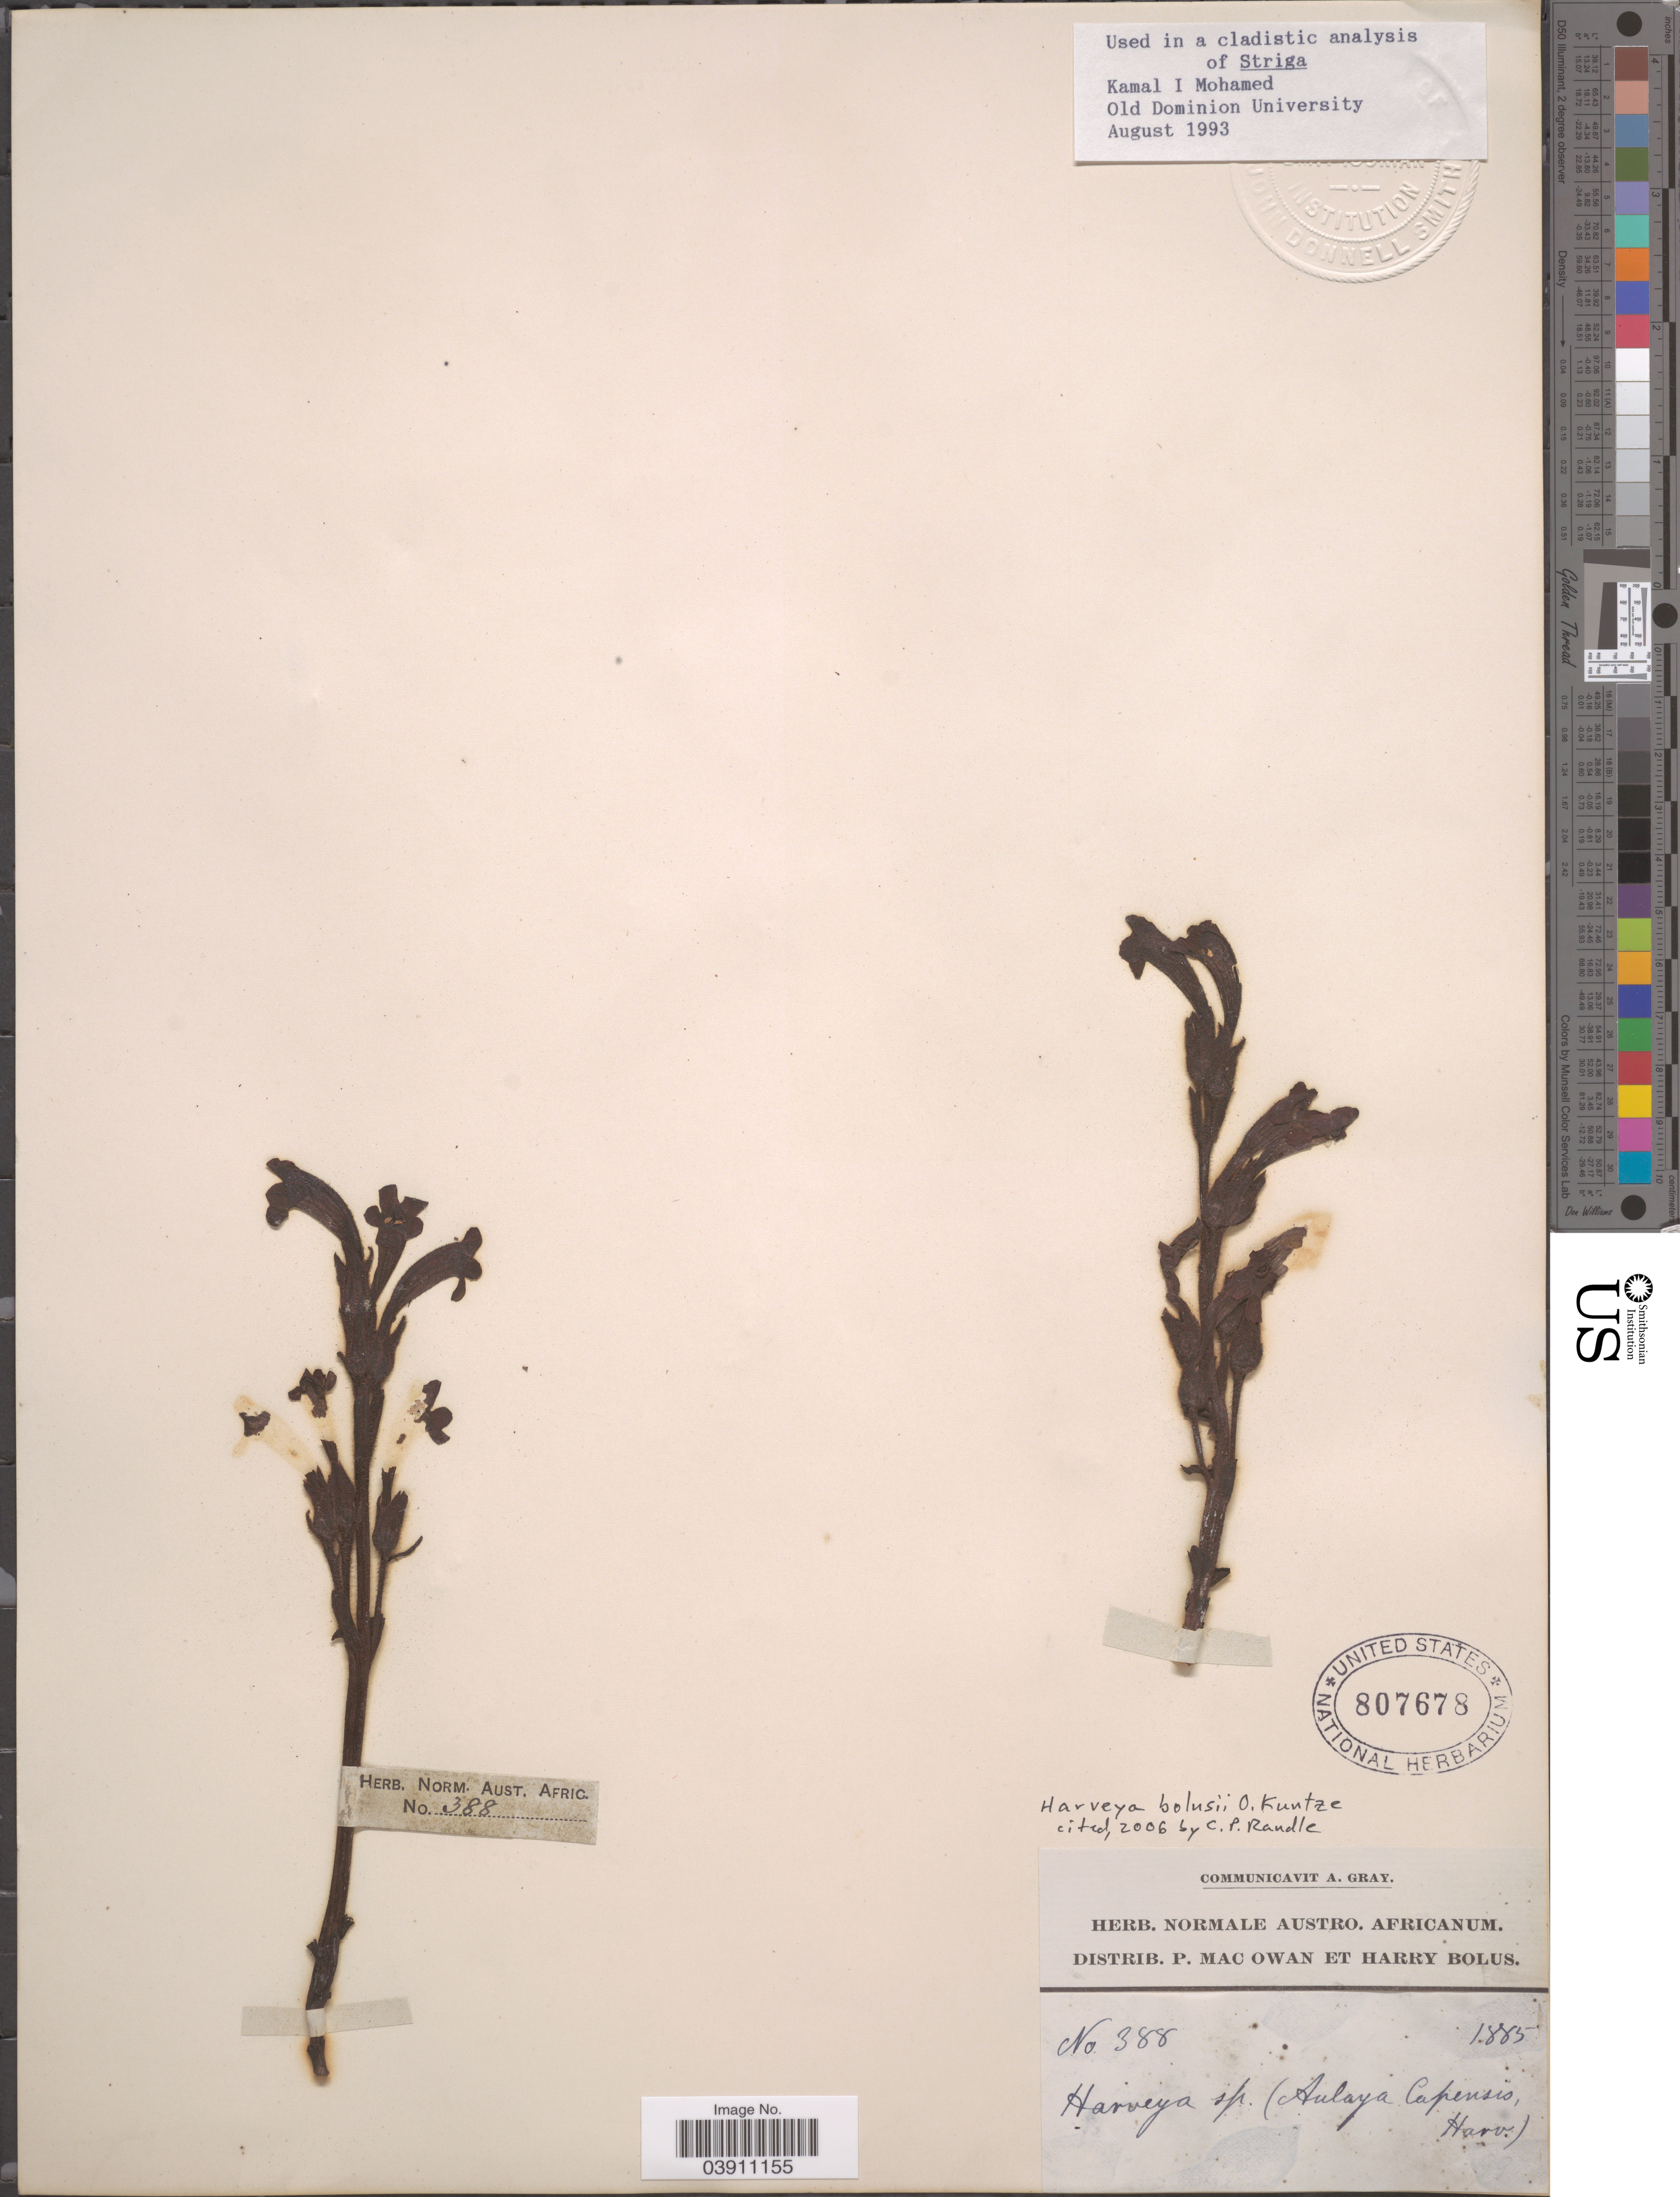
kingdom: Plantae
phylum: Tracheophyta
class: Magnoliopsida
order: Lamiales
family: Orobanchaceae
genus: Harveya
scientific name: Harveya bolusii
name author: Kuntze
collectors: P. MacOwan & H. Bolus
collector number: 388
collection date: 1885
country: South Africa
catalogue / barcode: US 807678